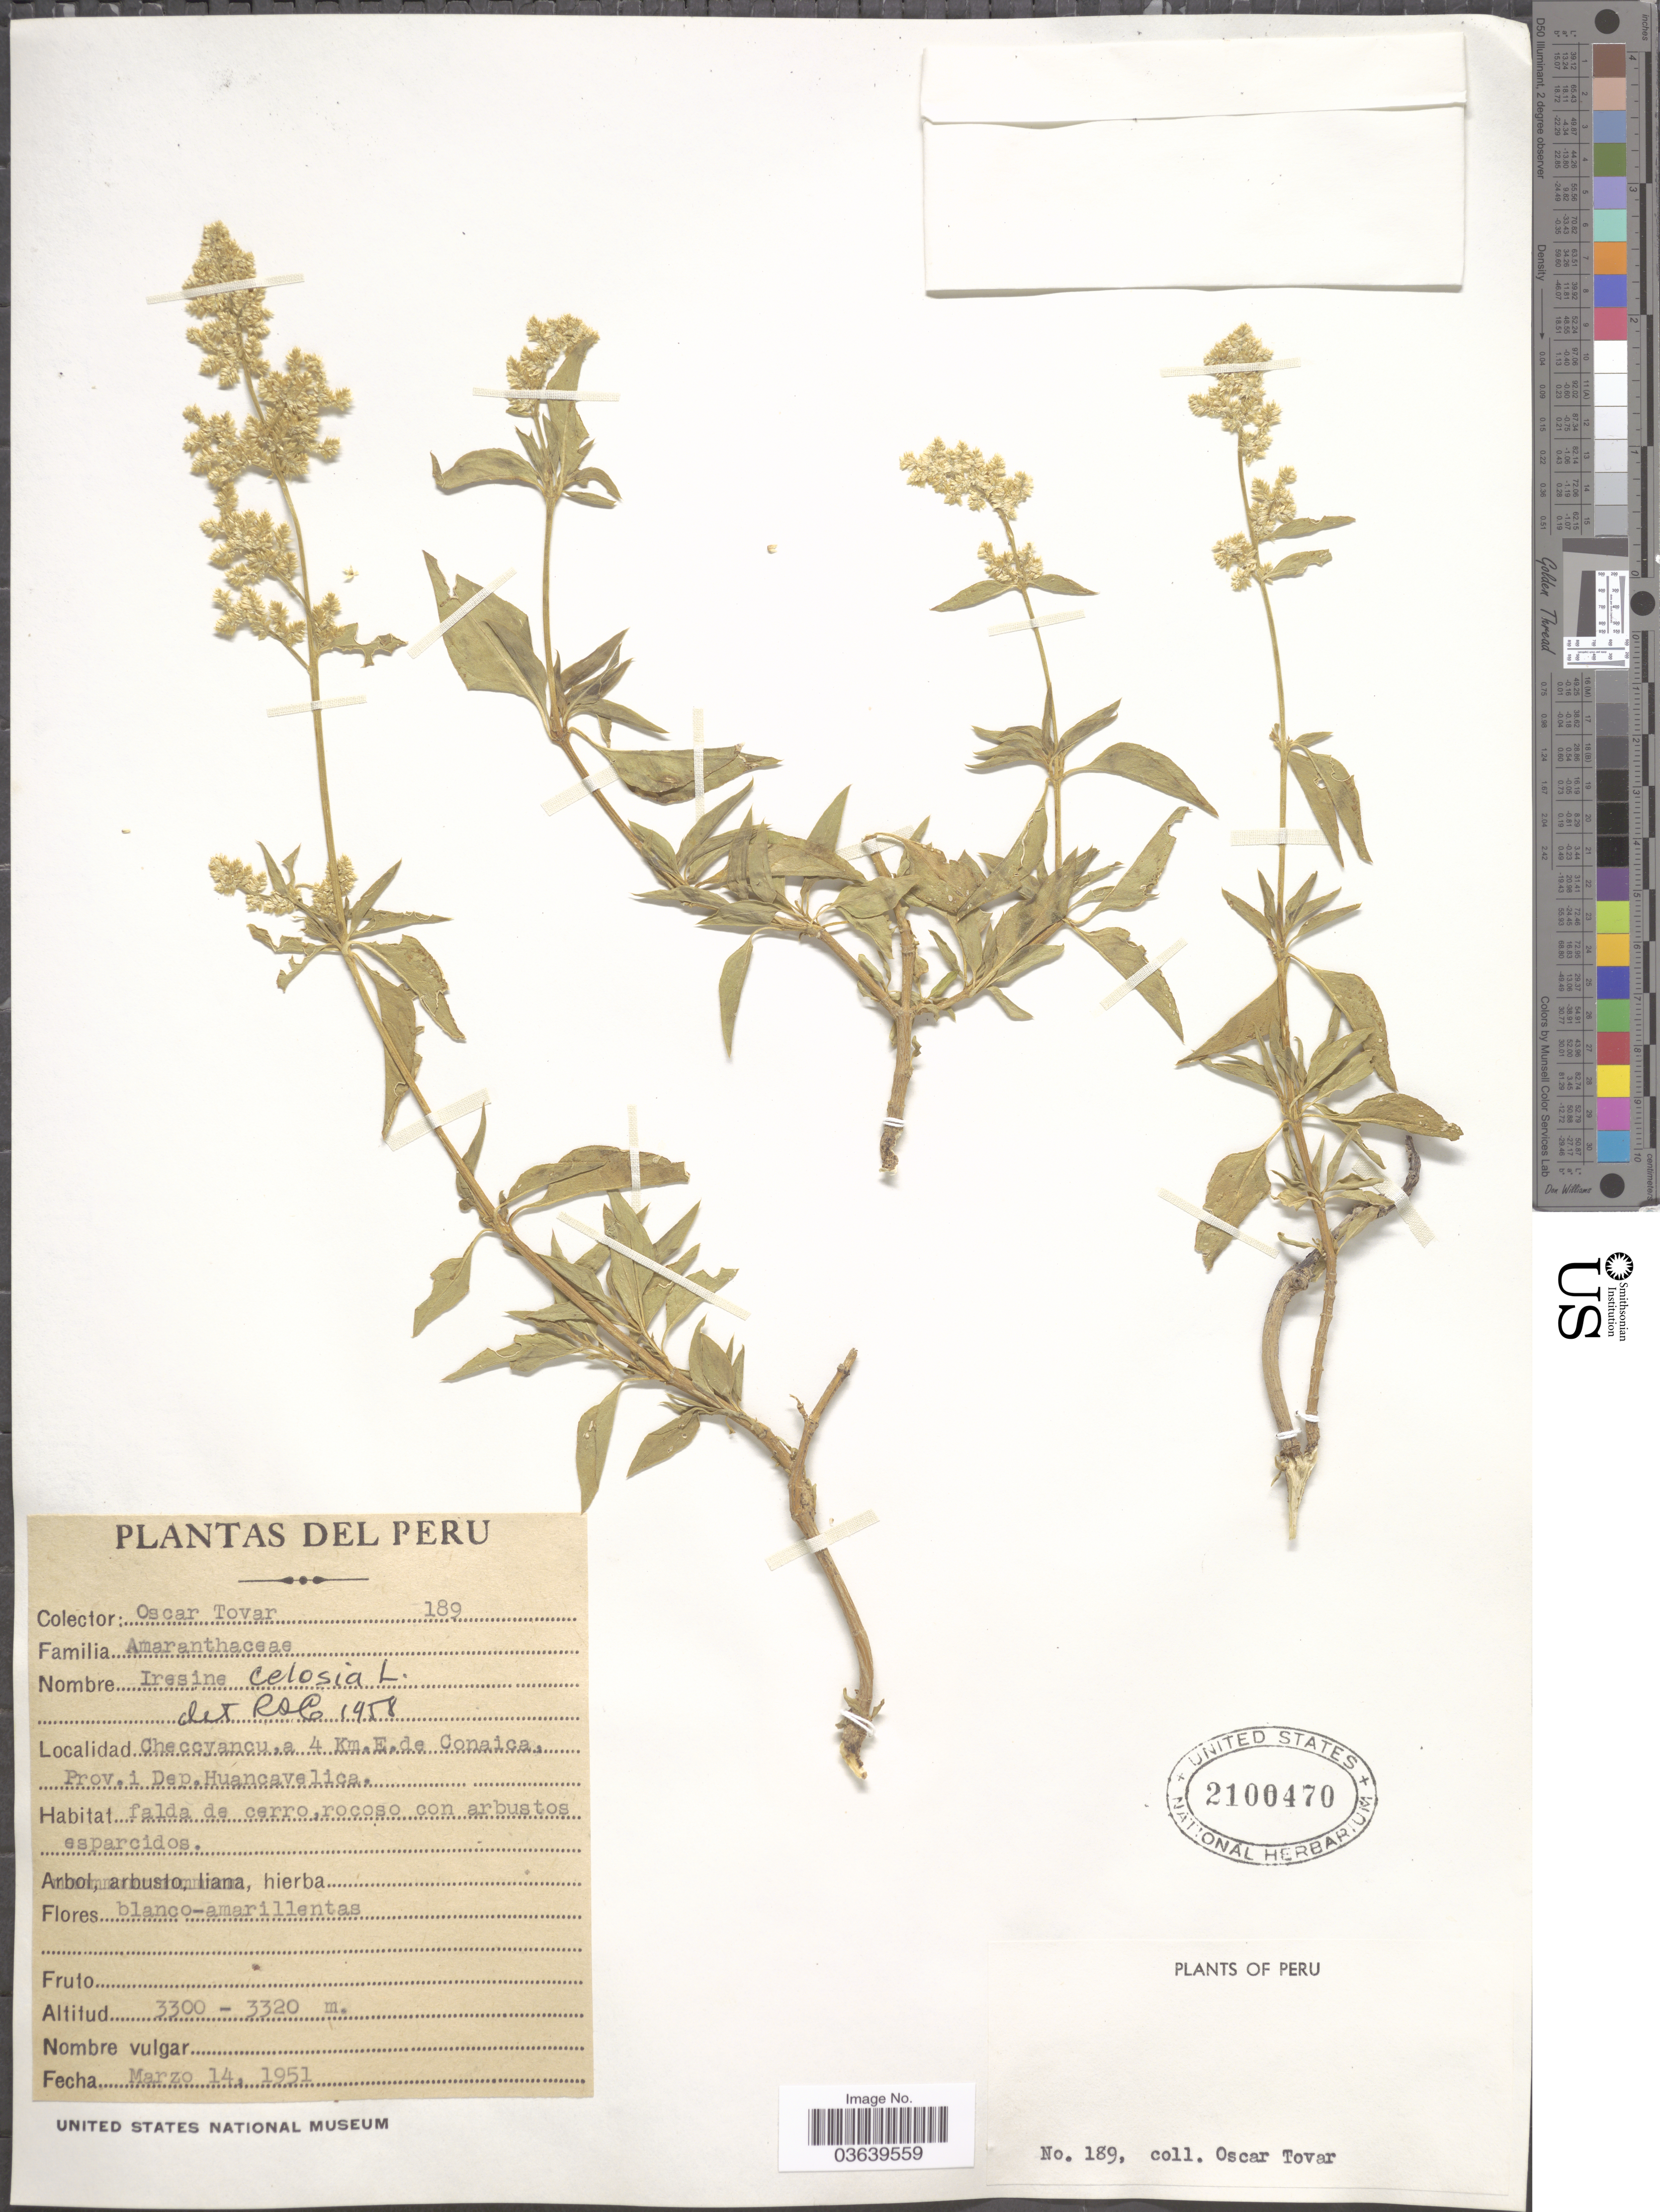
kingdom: Plantae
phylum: Tracheophyta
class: Magnoliopsida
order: Caryophyllales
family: Amaranthaceae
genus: Iresine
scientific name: Iresine celosia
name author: L.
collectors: Ó. Tovar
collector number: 189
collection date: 1951-03-14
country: Peru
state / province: Huancavelica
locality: Checcyancu, a 4 Km.E.de Conaica. Prov. i Dep. Huancavelica.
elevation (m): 3300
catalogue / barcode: US 2100470